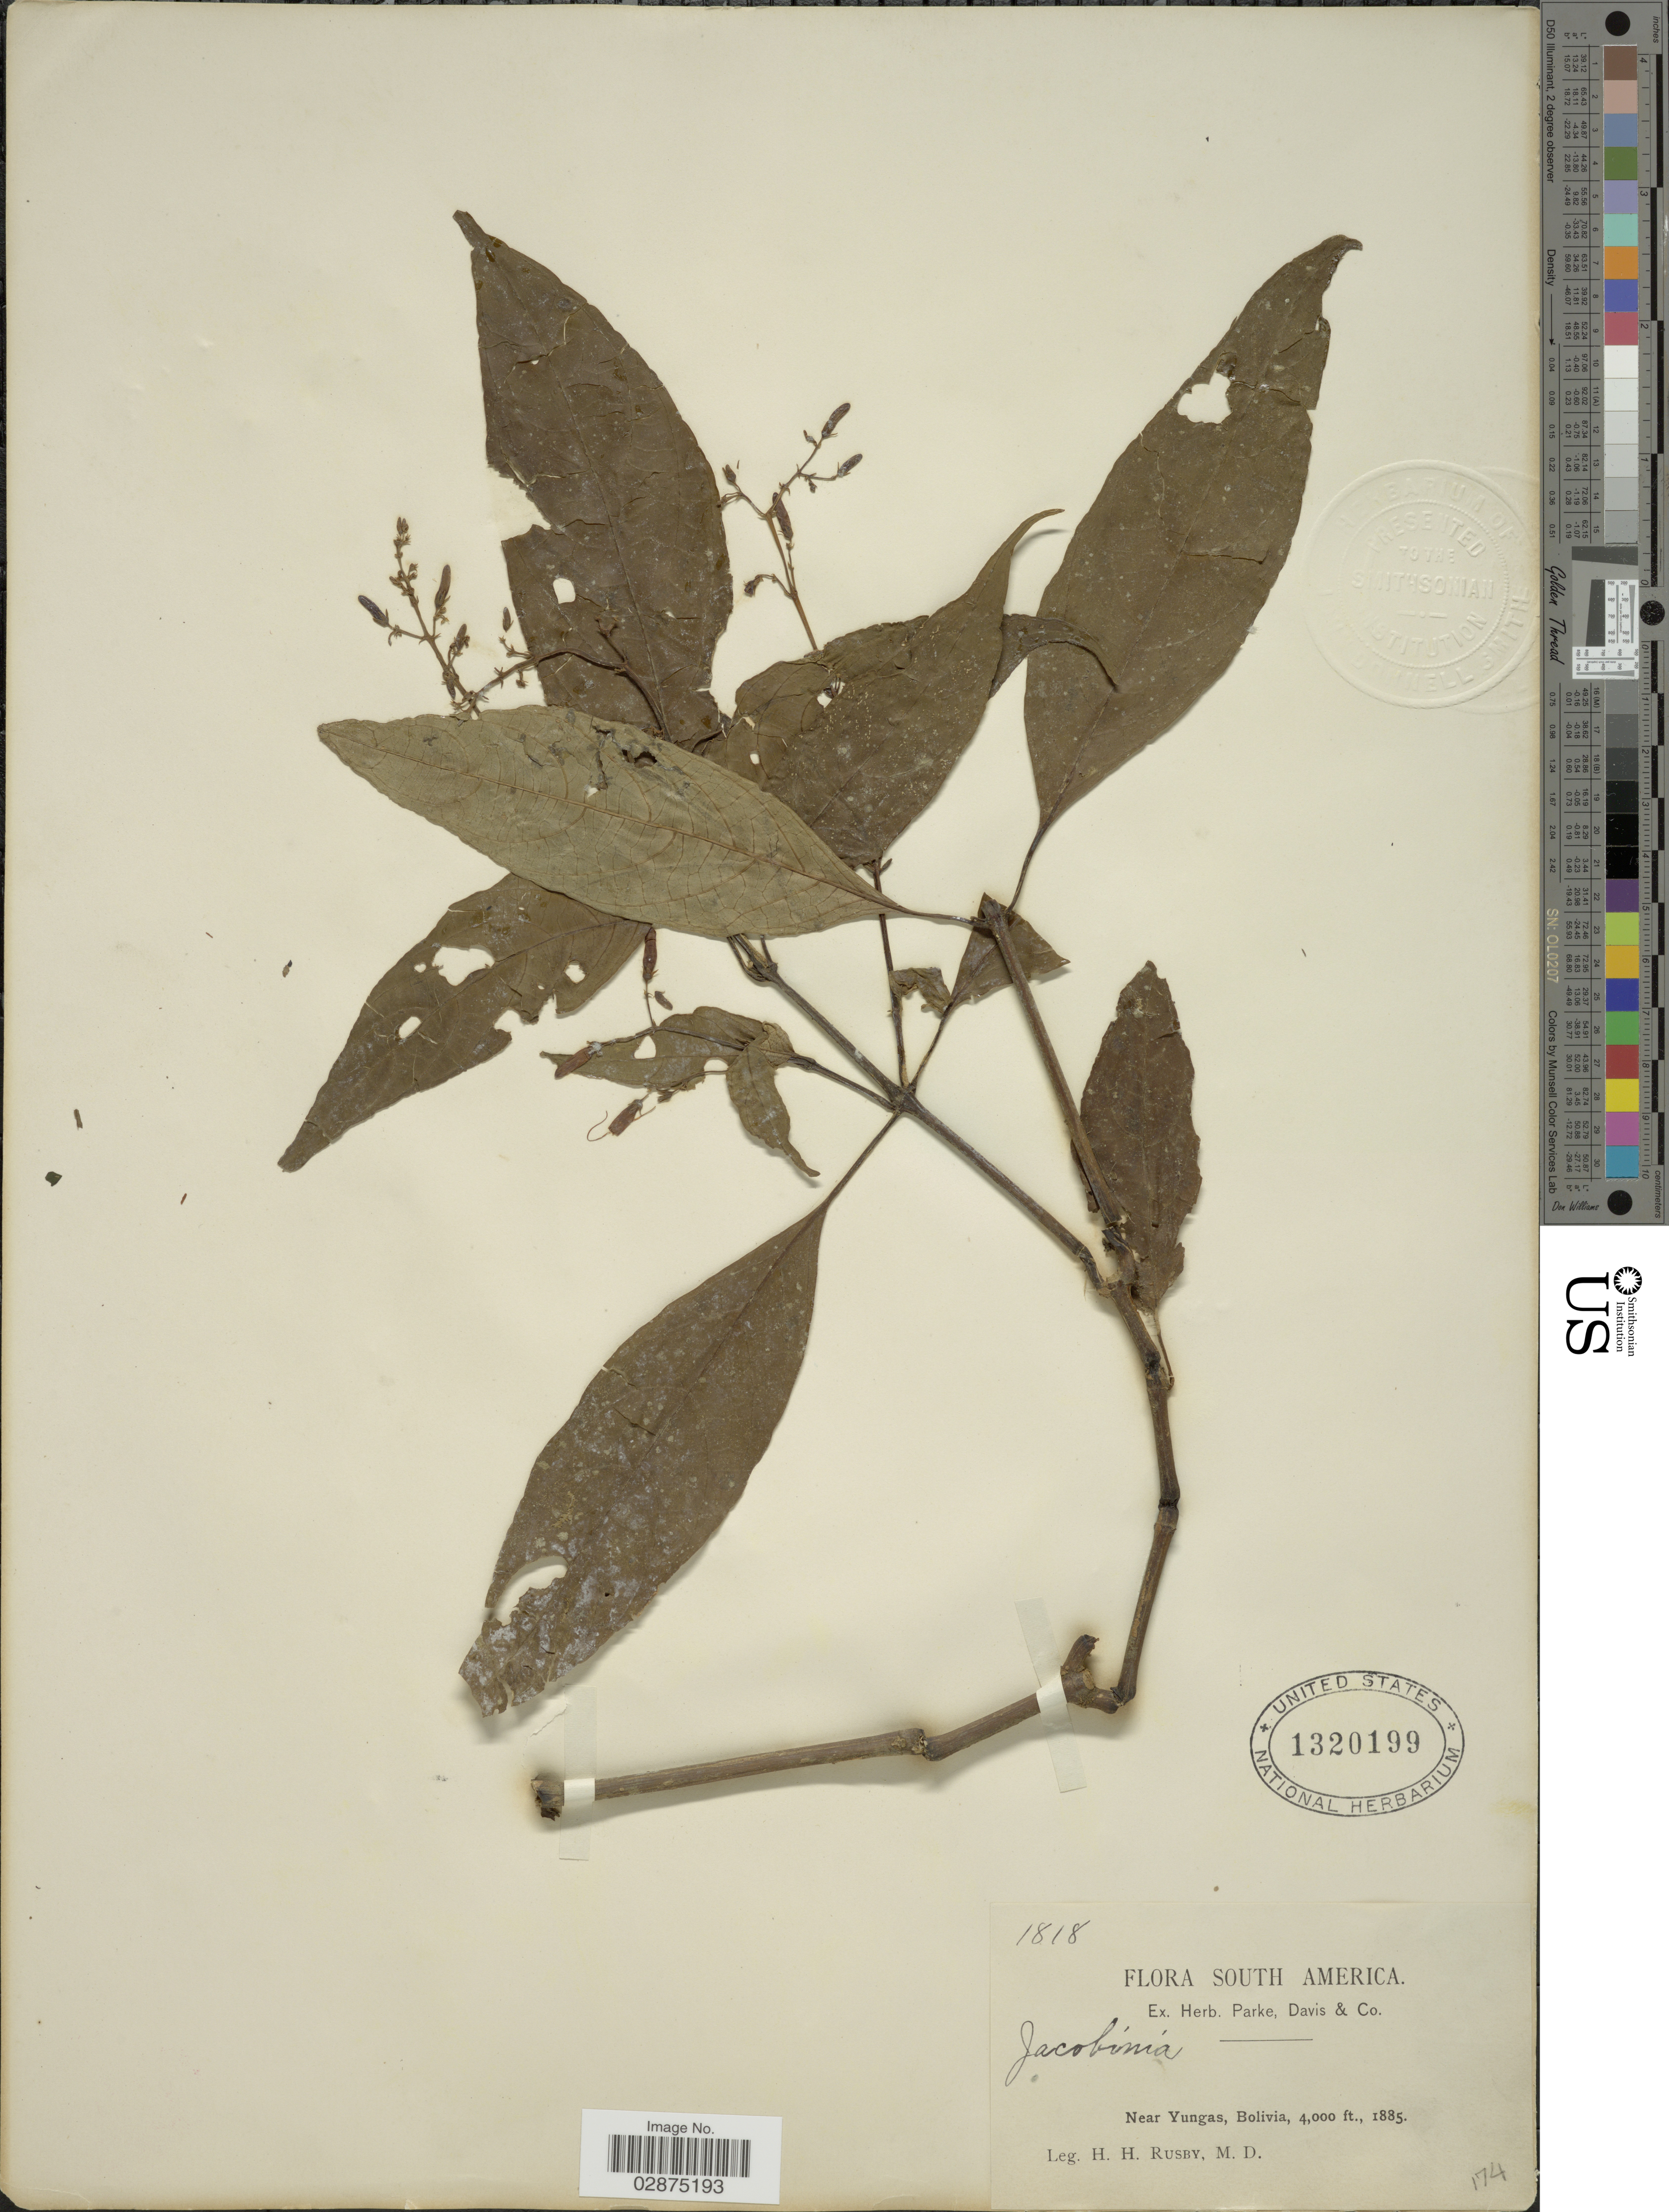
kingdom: Plantae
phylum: Tracheophyta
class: Magnoliopsida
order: Lamiales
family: Acanthaceae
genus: Stenostephanus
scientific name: Stenostephanus crenulatus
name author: (Britton ex Rusby) Wassh.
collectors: H. H. Rusby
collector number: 1818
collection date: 1885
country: Bolivia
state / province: La Paz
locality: Near Yungas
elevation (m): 1219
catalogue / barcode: US 1320199